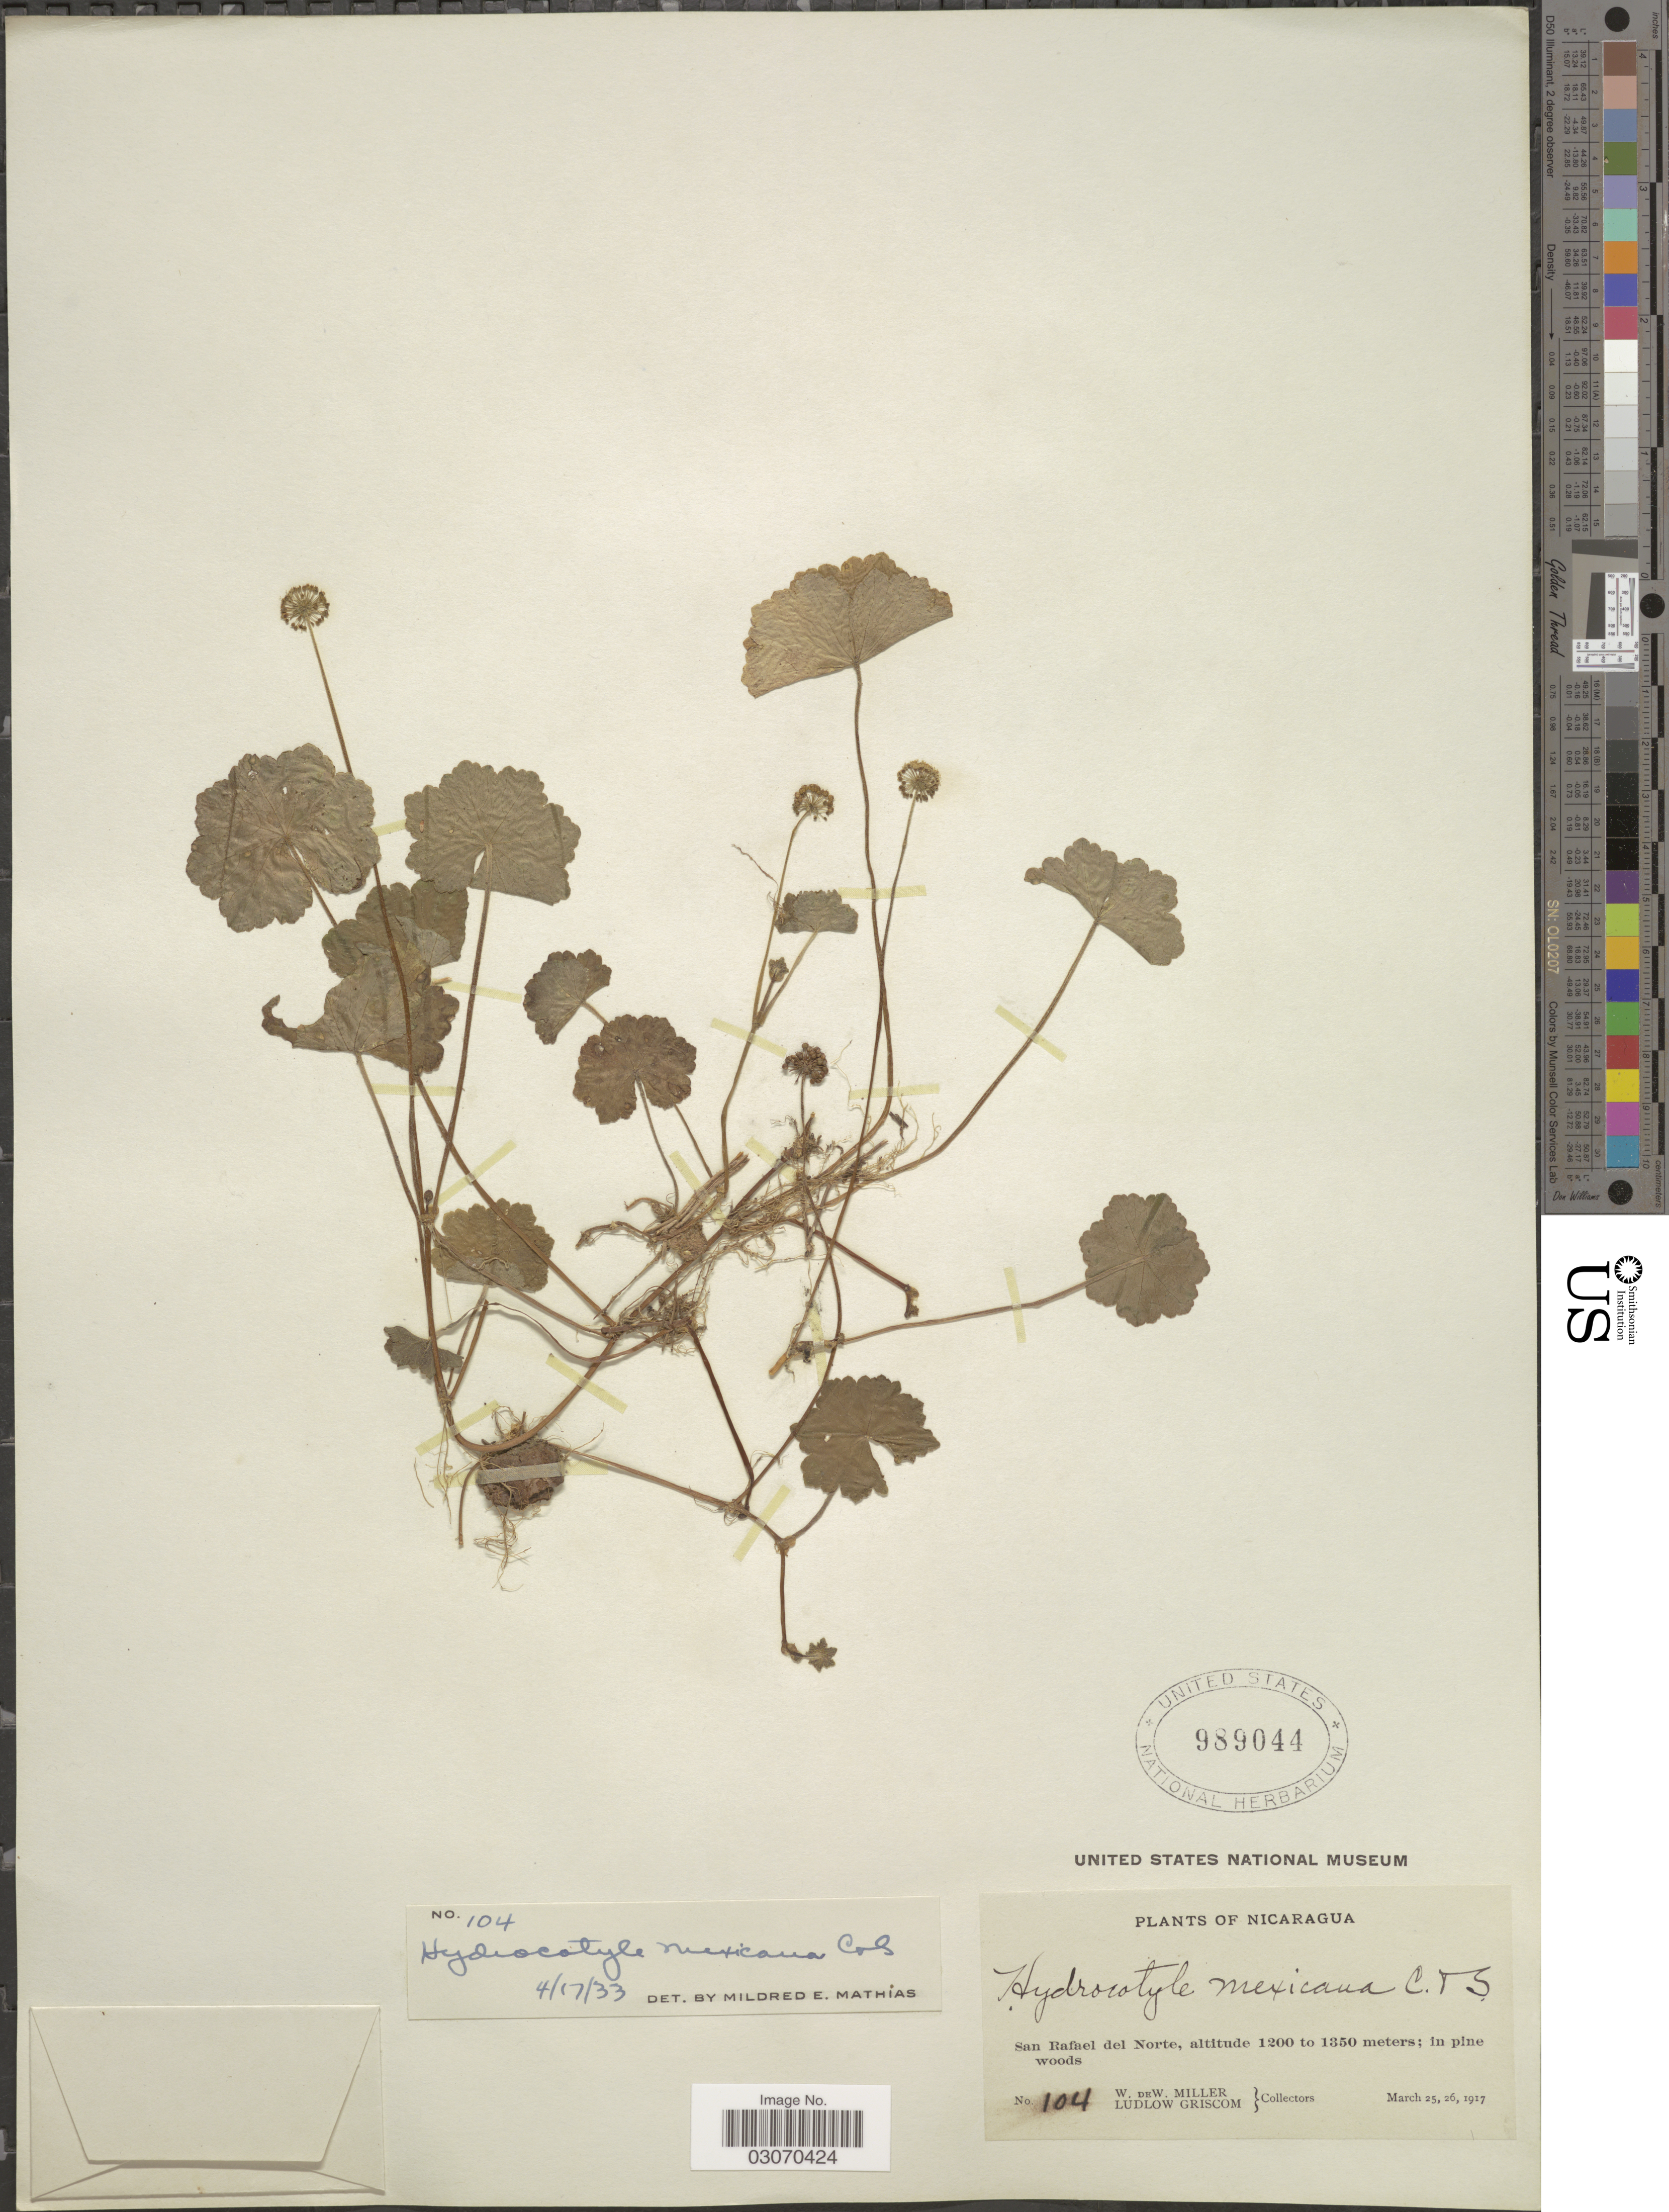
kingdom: Plantae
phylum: Tracheophyta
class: Magnoliopsida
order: Apiales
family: Araliaceae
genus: Hydrocotyle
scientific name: Hydrocotyle mexicana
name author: Schltdl. & Cham.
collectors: W. Miller & L. Griscom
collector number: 104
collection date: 1917-03-25/1917-03-26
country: Nicaragua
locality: San Rafael del Norte.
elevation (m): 1200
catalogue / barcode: US 989044